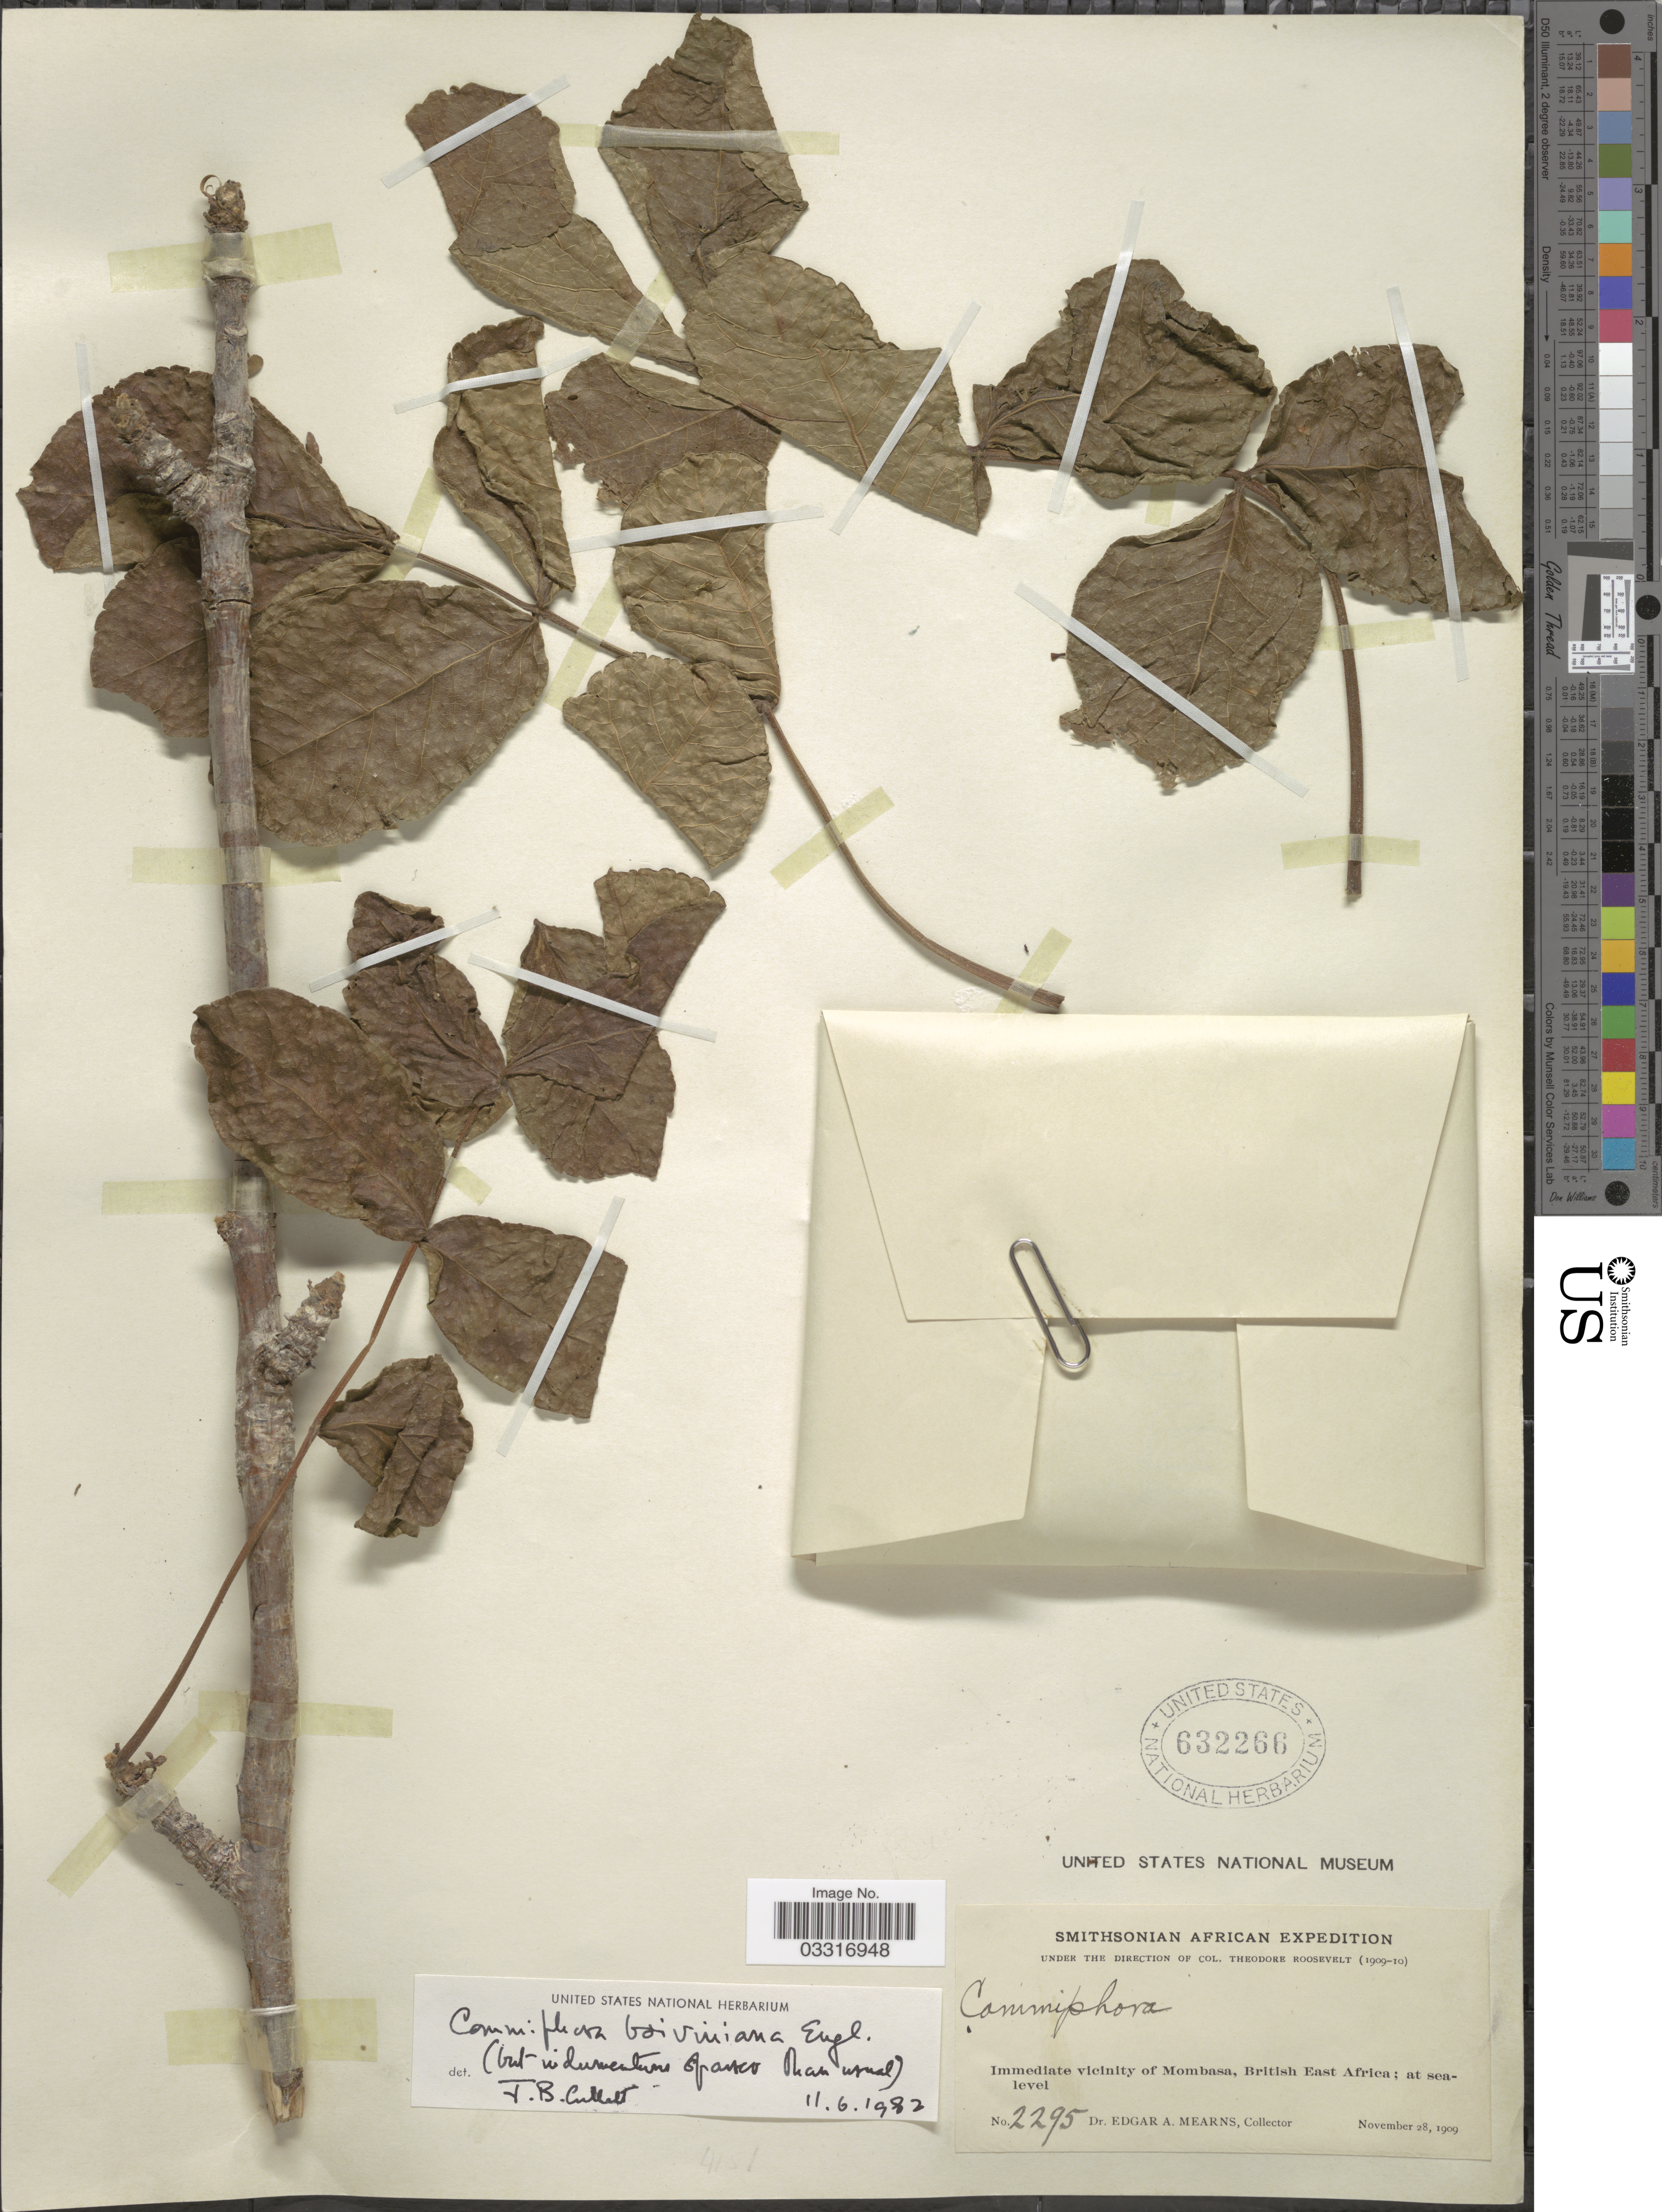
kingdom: Plantae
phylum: Tracheophyta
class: Magnoliopsida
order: Sapindales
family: Burseraceae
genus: Commiphora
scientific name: Commiphora boiviniana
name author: Engl.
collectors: E. A. Mearns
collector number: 2295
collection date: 1909-11-28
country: Kenya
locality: Immediate vicinity of Mombasa, British East Africa.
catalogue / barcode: US 632266